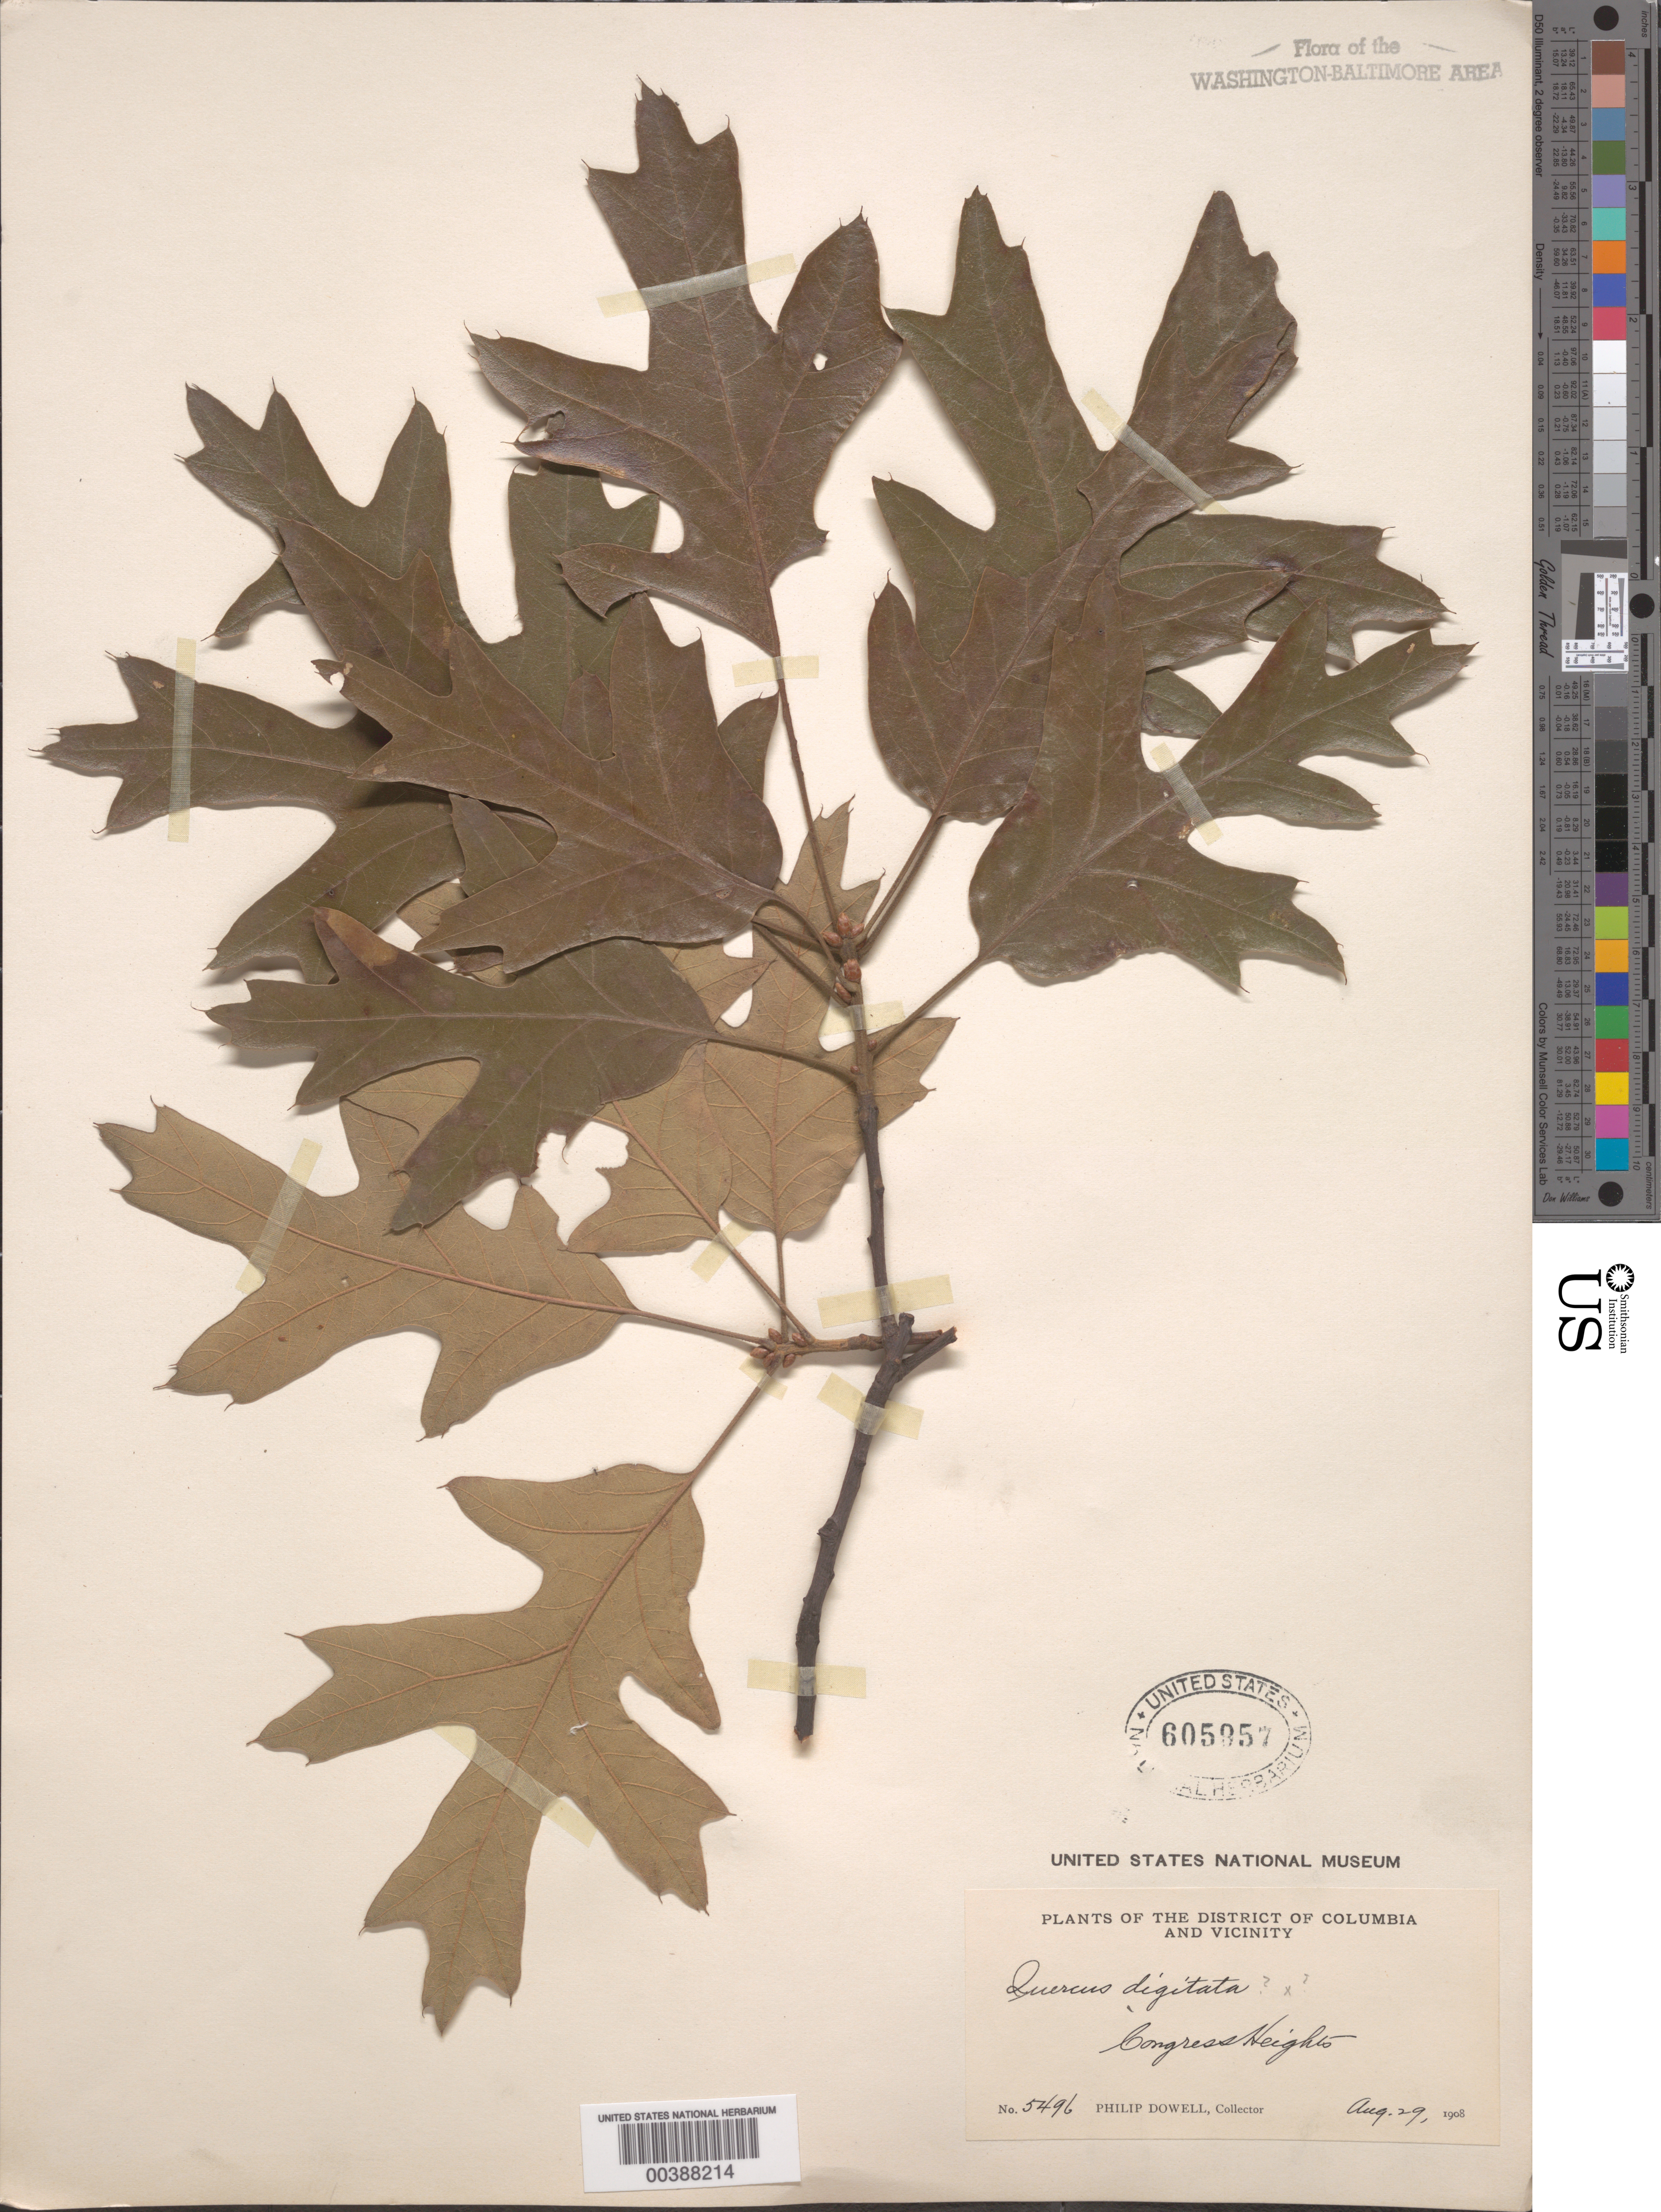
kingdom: Plantae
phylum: Tracheophyta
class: Magnoliopsida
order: Fagales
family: Fagaceae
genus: Quercus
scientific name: Quercus falcata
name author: Michx.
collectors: P. Dowell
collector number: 5496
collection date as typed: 29 Aug 1908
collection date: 1908-08-29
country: United States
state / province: District of Columbia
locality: Congress Heights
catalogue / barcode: US 605957